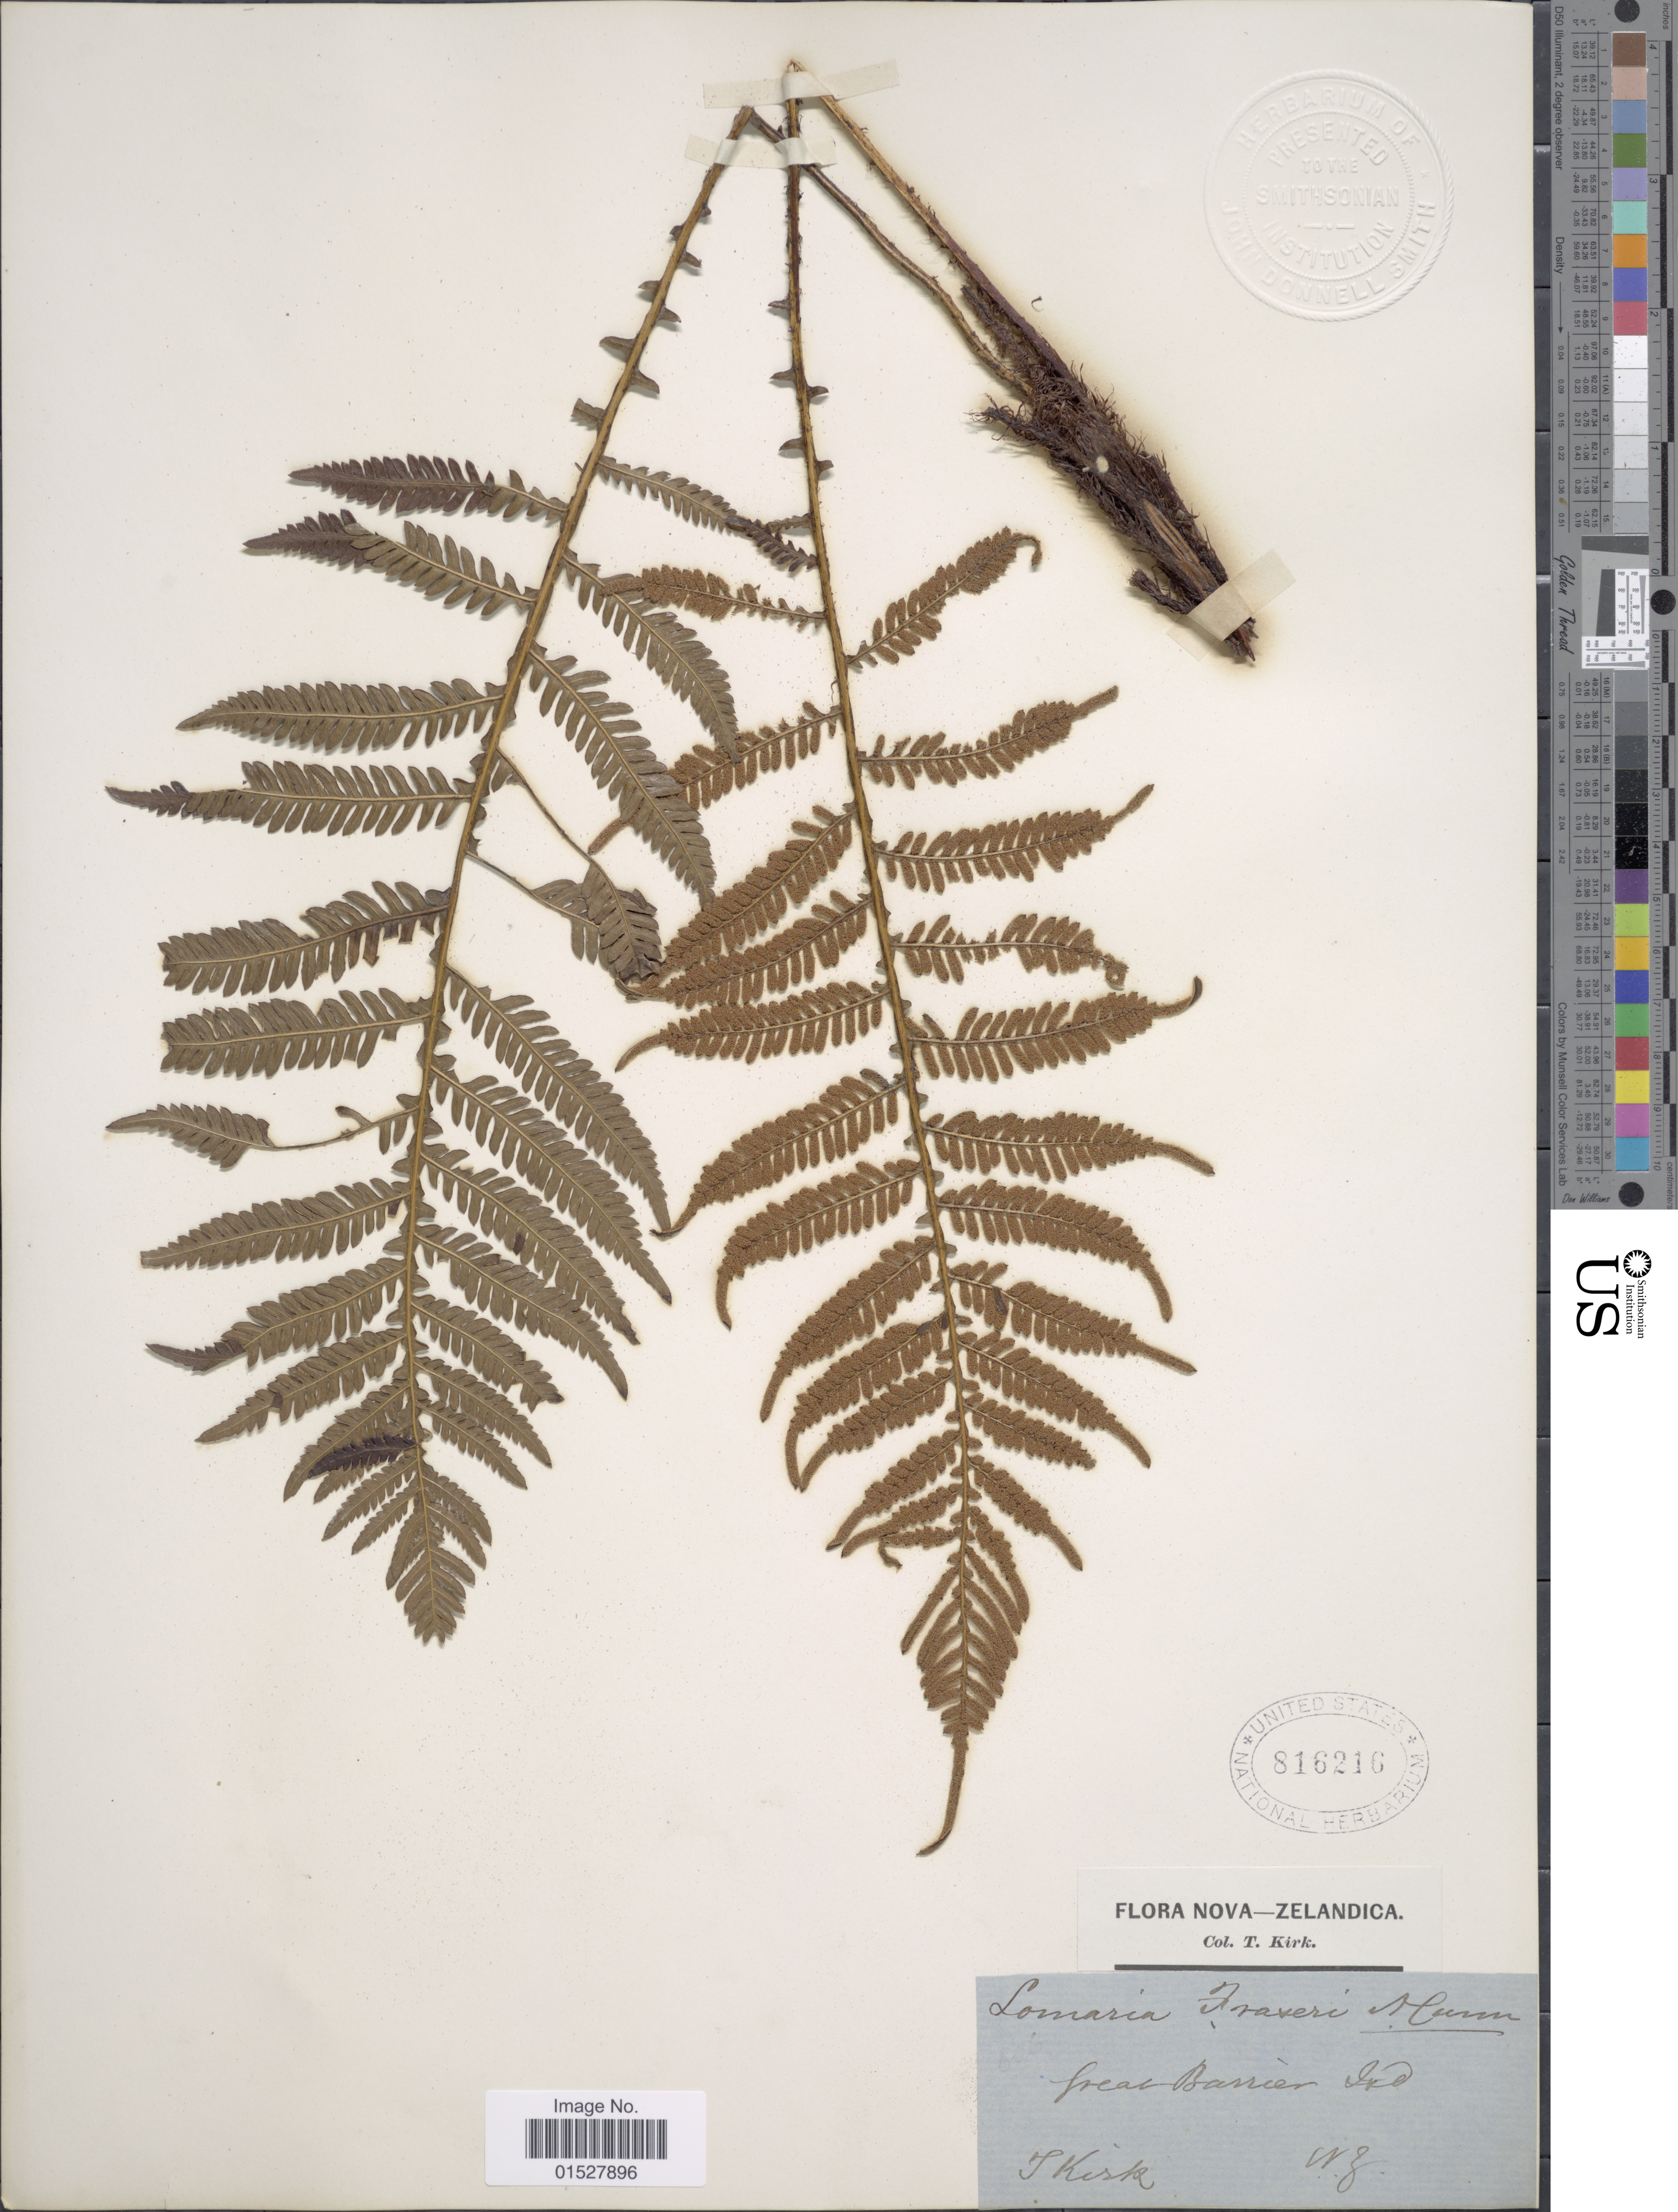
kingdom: Plantae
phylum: Tracheophyta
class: Polypodiopsida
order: Polypodiales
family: Blechnaceae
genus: Blechnum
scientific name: Blechnum fraseri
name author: (A. Cunn.) Luerss.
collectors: T. Kirk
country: New Zealand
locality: Near Barrier.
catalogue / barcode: US 816216